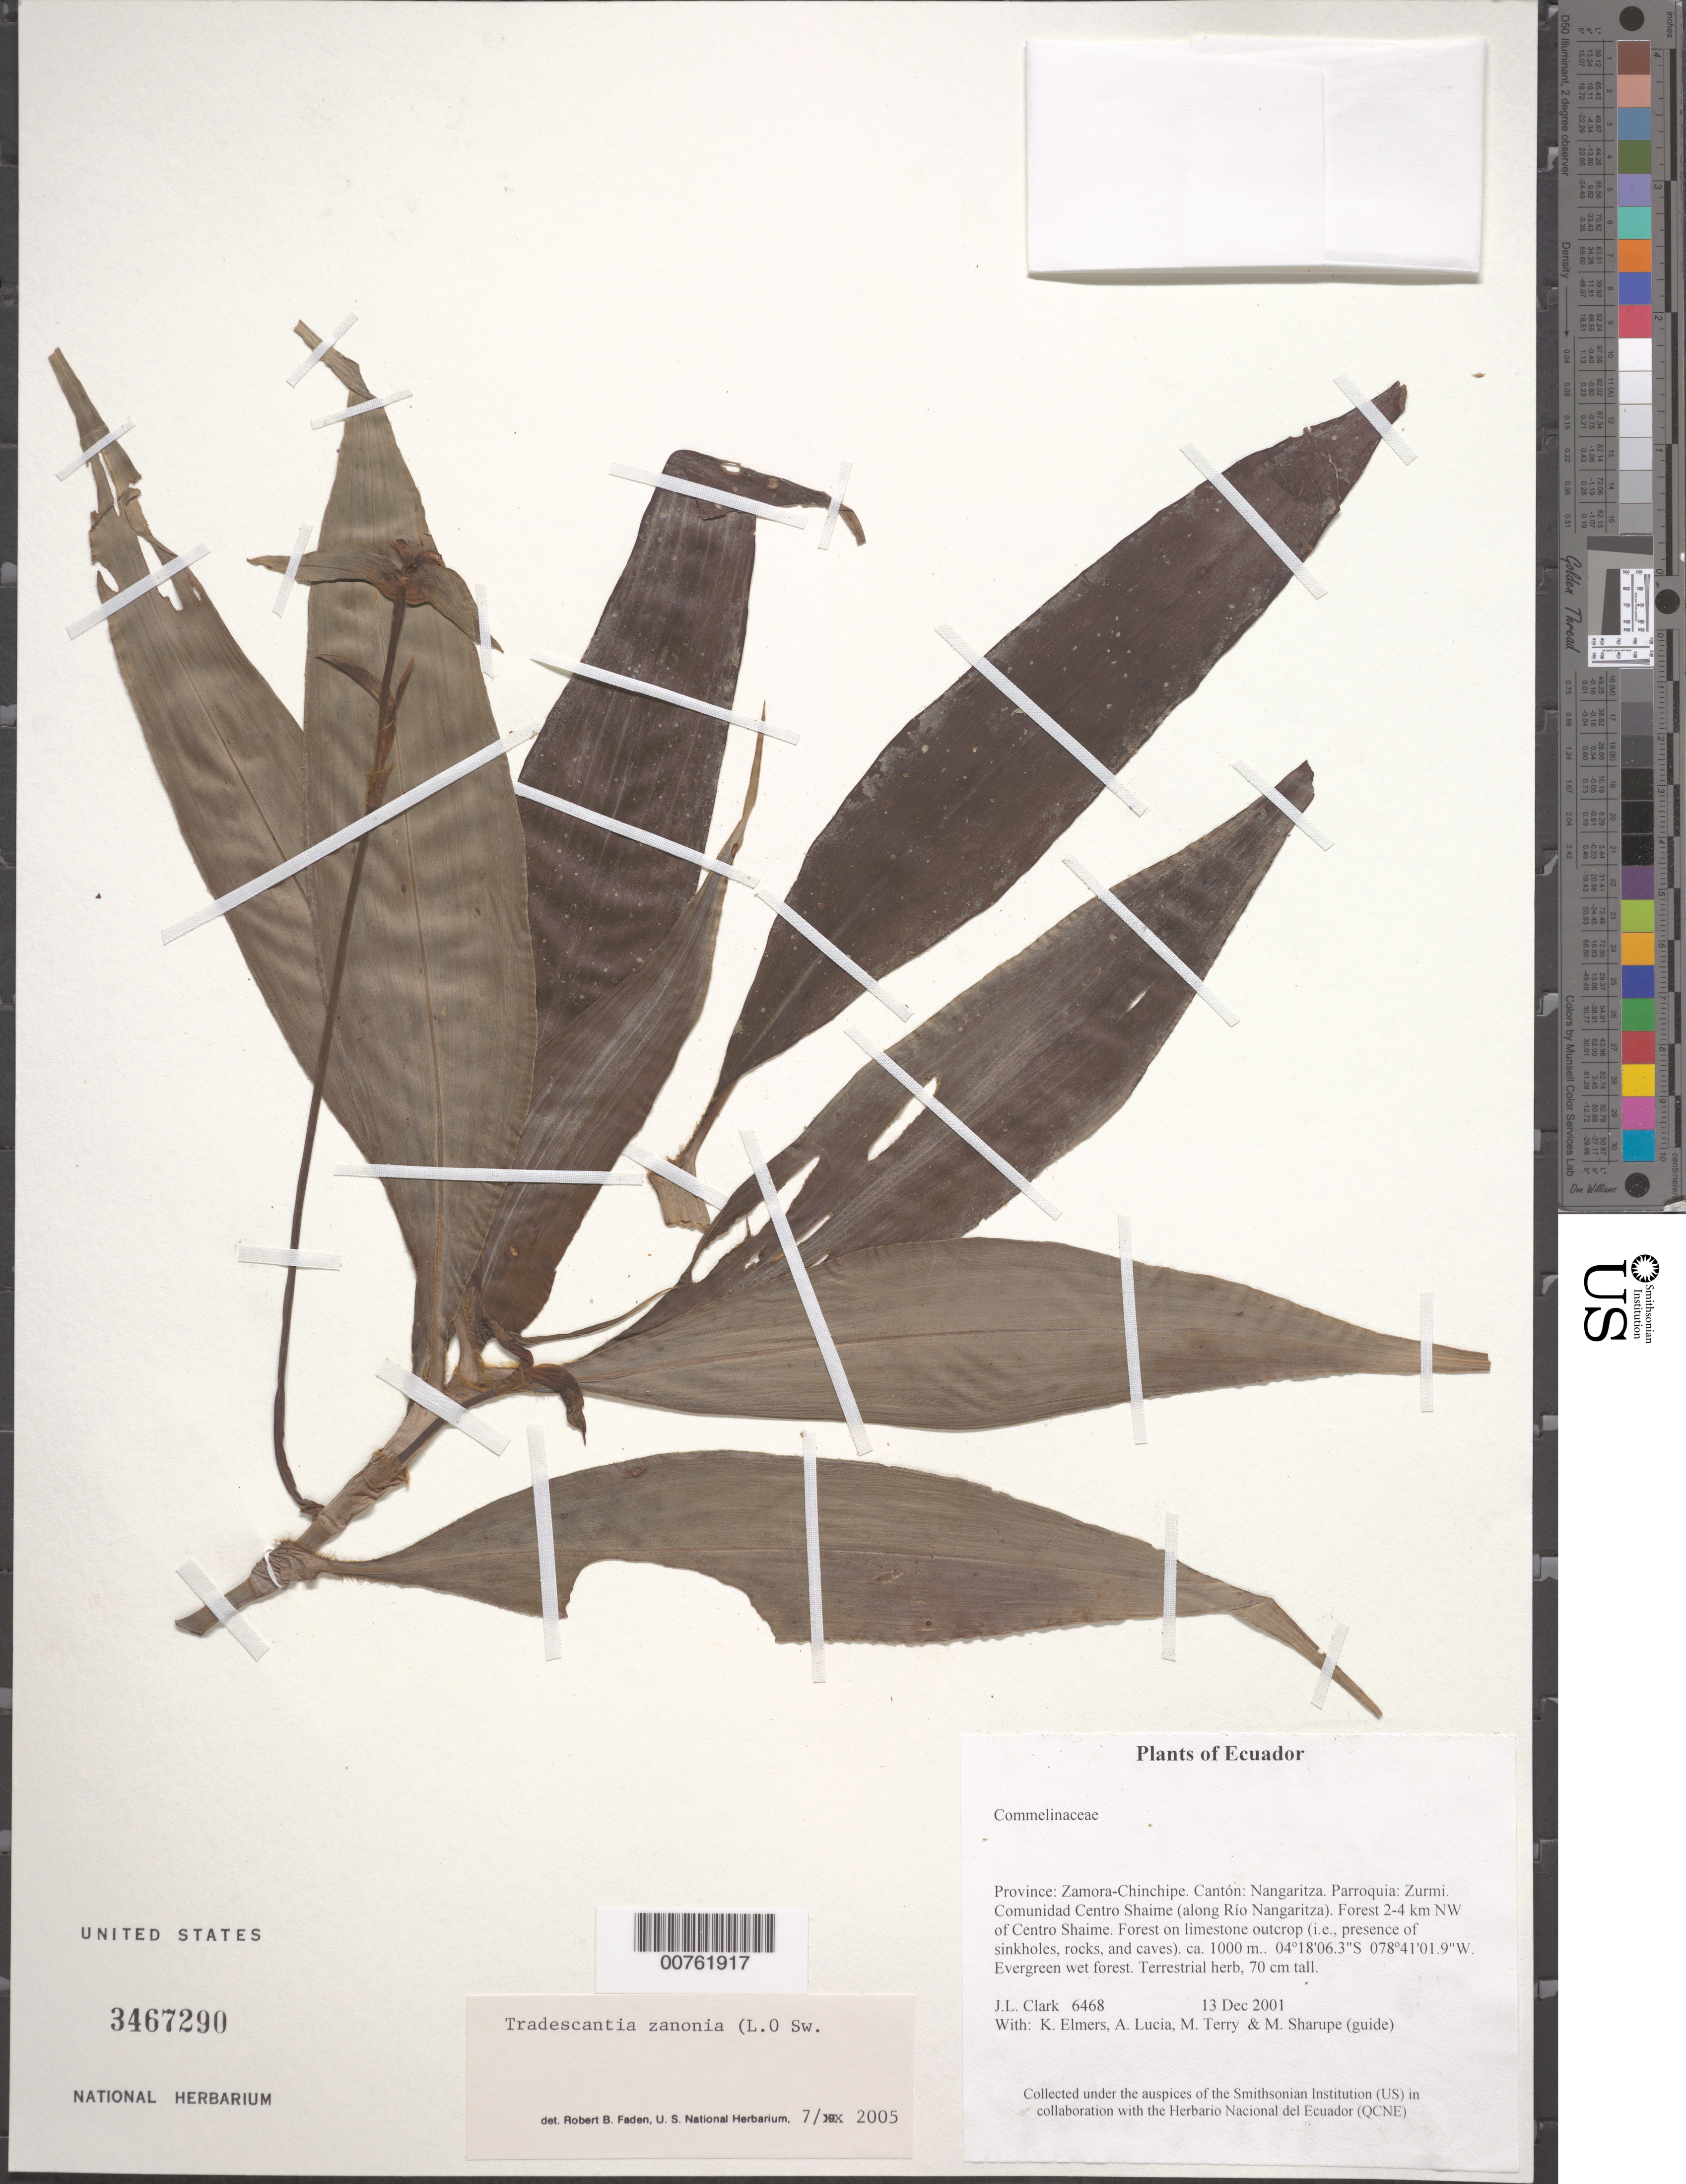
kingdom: Plantae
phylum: Tracheophyta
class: Liliopsida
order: Commelinales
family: Commelinaceae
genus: Tradescantia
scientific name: Tradescantia zanonia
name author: (L.) Sw.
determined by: Faden, Robert B., (US), Smithsonian Institution - National Museum of Natural History (UNITED STATES)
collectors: J. L. Clark et al.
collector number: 6468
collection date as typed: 13 Dec 2001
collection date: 2001-12-13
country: Ecuador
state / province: Zamora-Chinchipe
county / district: Canton: Nangaritza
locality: Parroquia: Zurmi. Comunidad Centro Shaime (along Rio Nangaritza). Forest 2-4 km NW of Centro Shaime.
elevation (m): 1000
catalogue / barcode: US 3467290